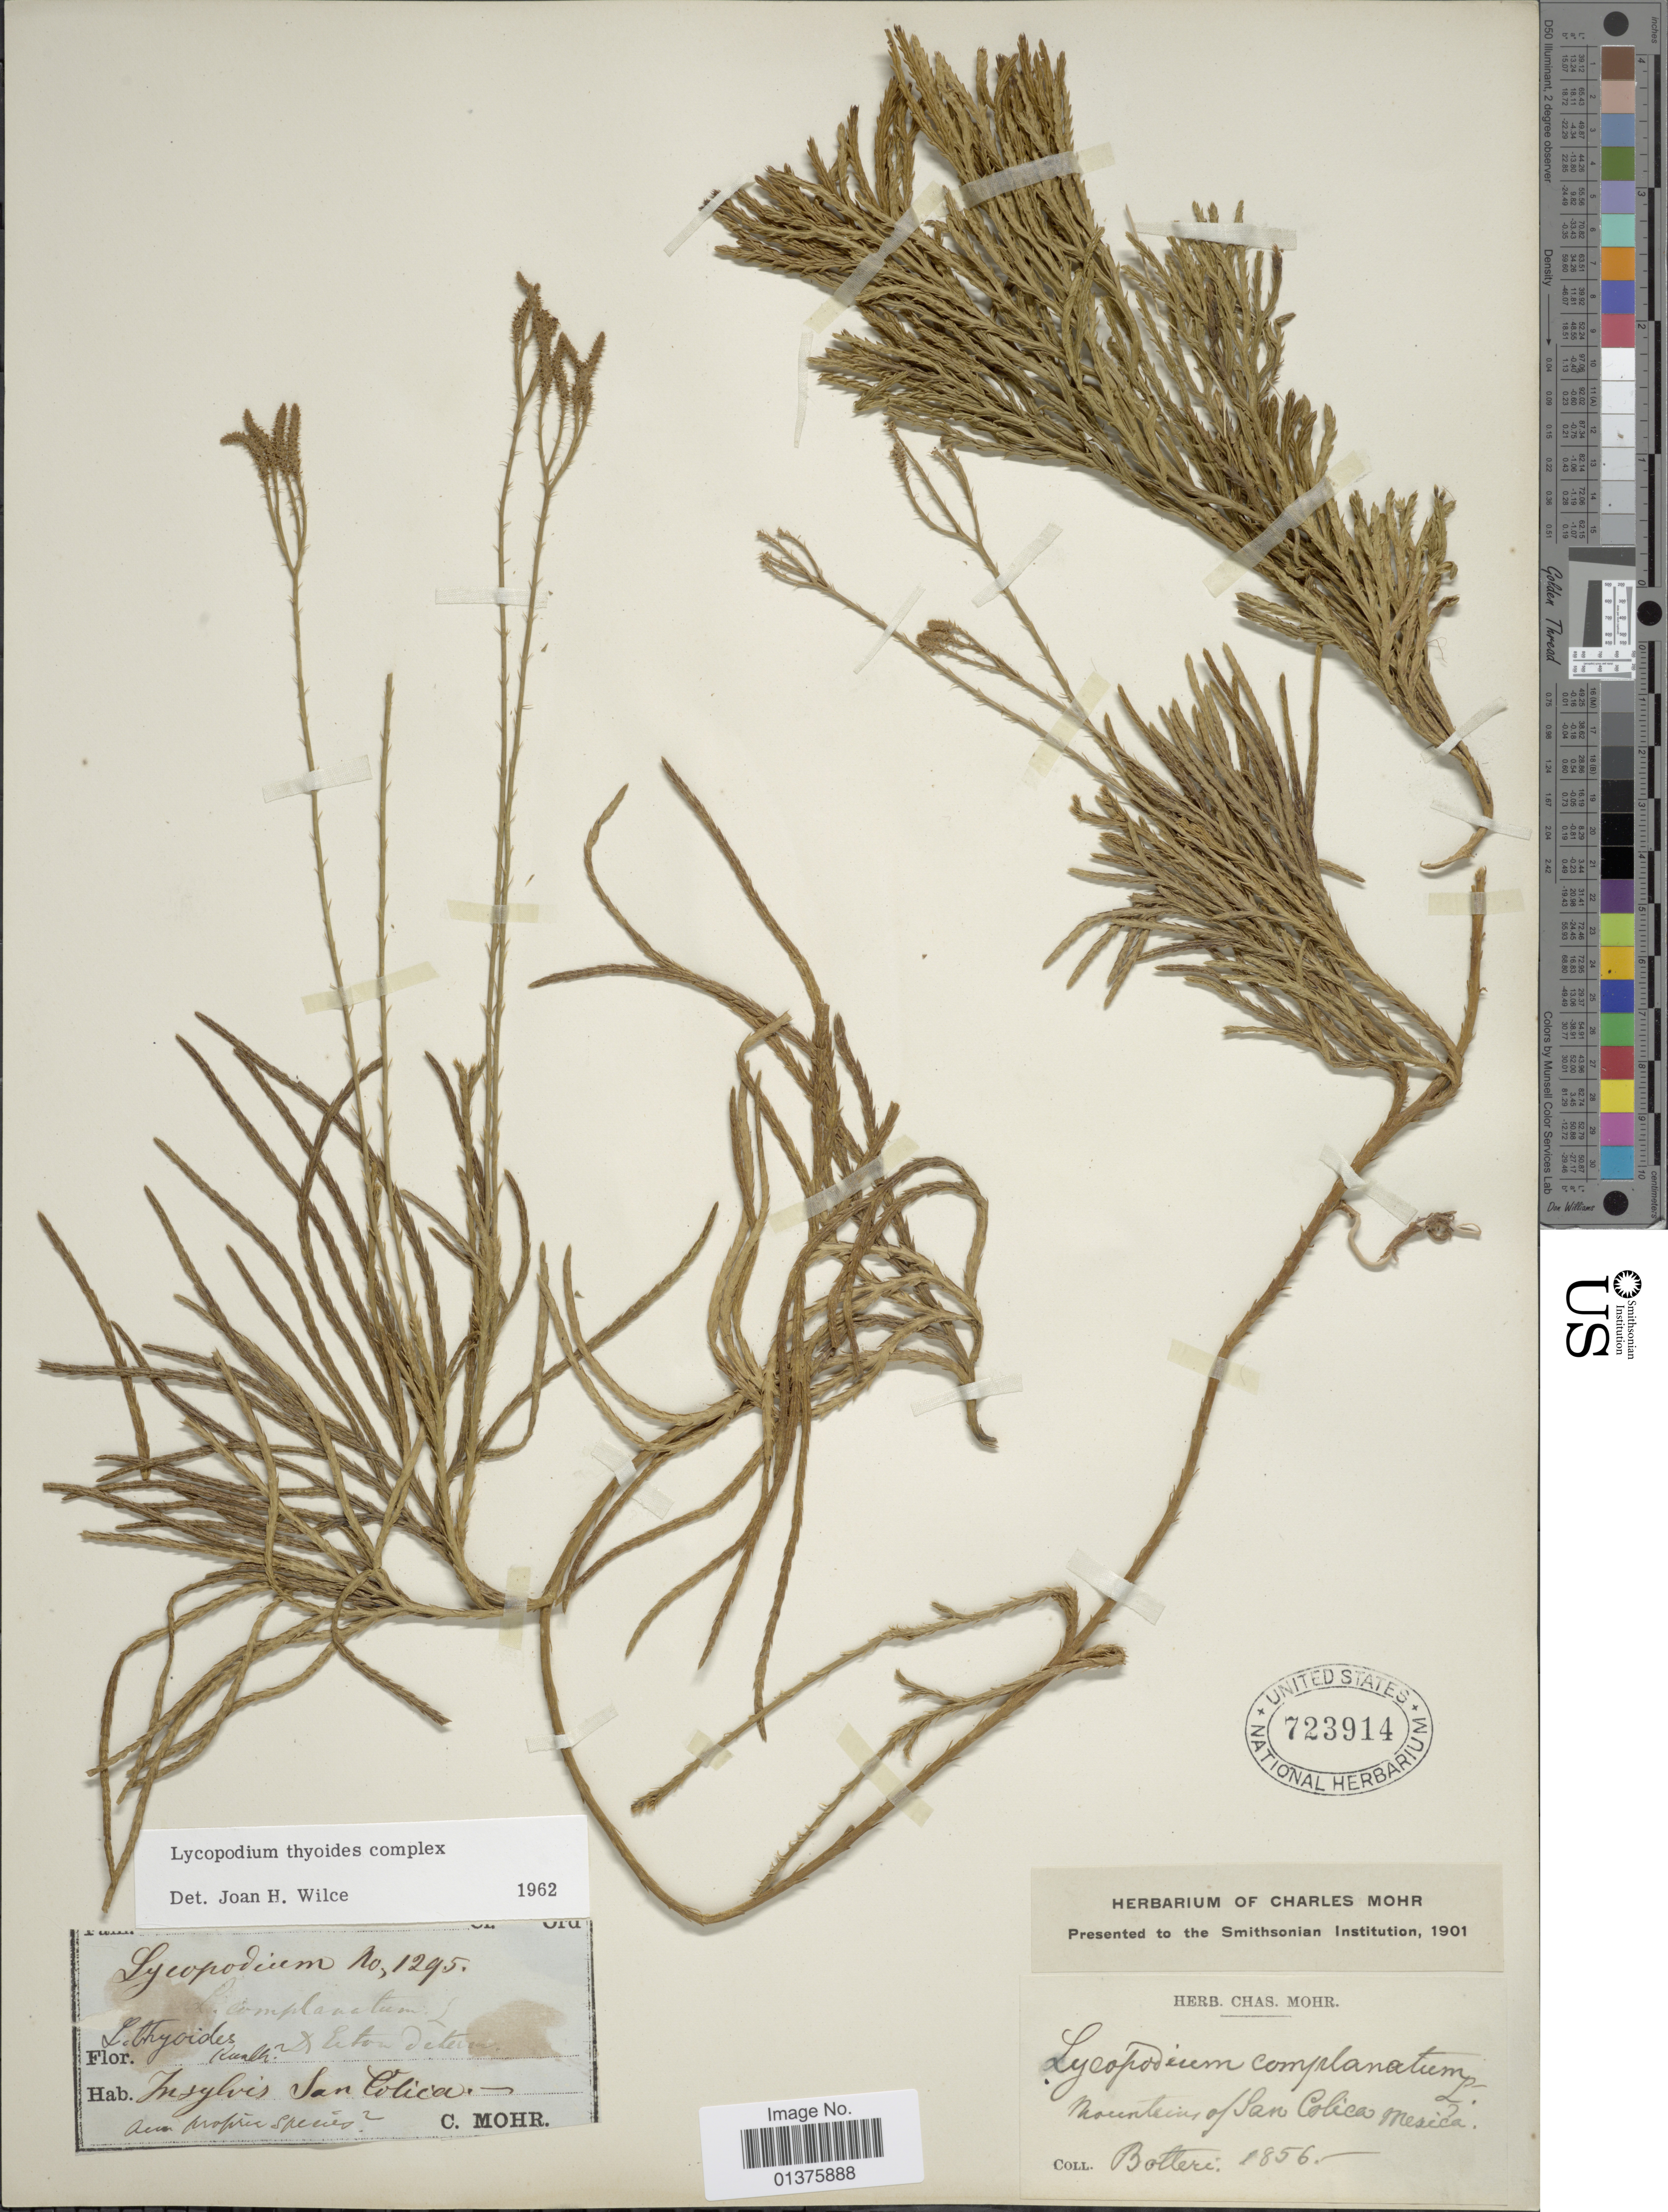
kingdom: Plantae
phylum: Tracheophyta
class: Lycopodiopsida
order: Lycopodiales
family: Lycopodiaceae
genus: Diphasiastrum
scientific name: Diphasiastrum thyoides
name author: (Humb. & Bonpl. ex Willd.) Holub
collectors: M. Botteri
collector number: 1295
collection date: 1856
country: Mexico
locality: Mountains of San Colica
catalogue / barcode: US 723914